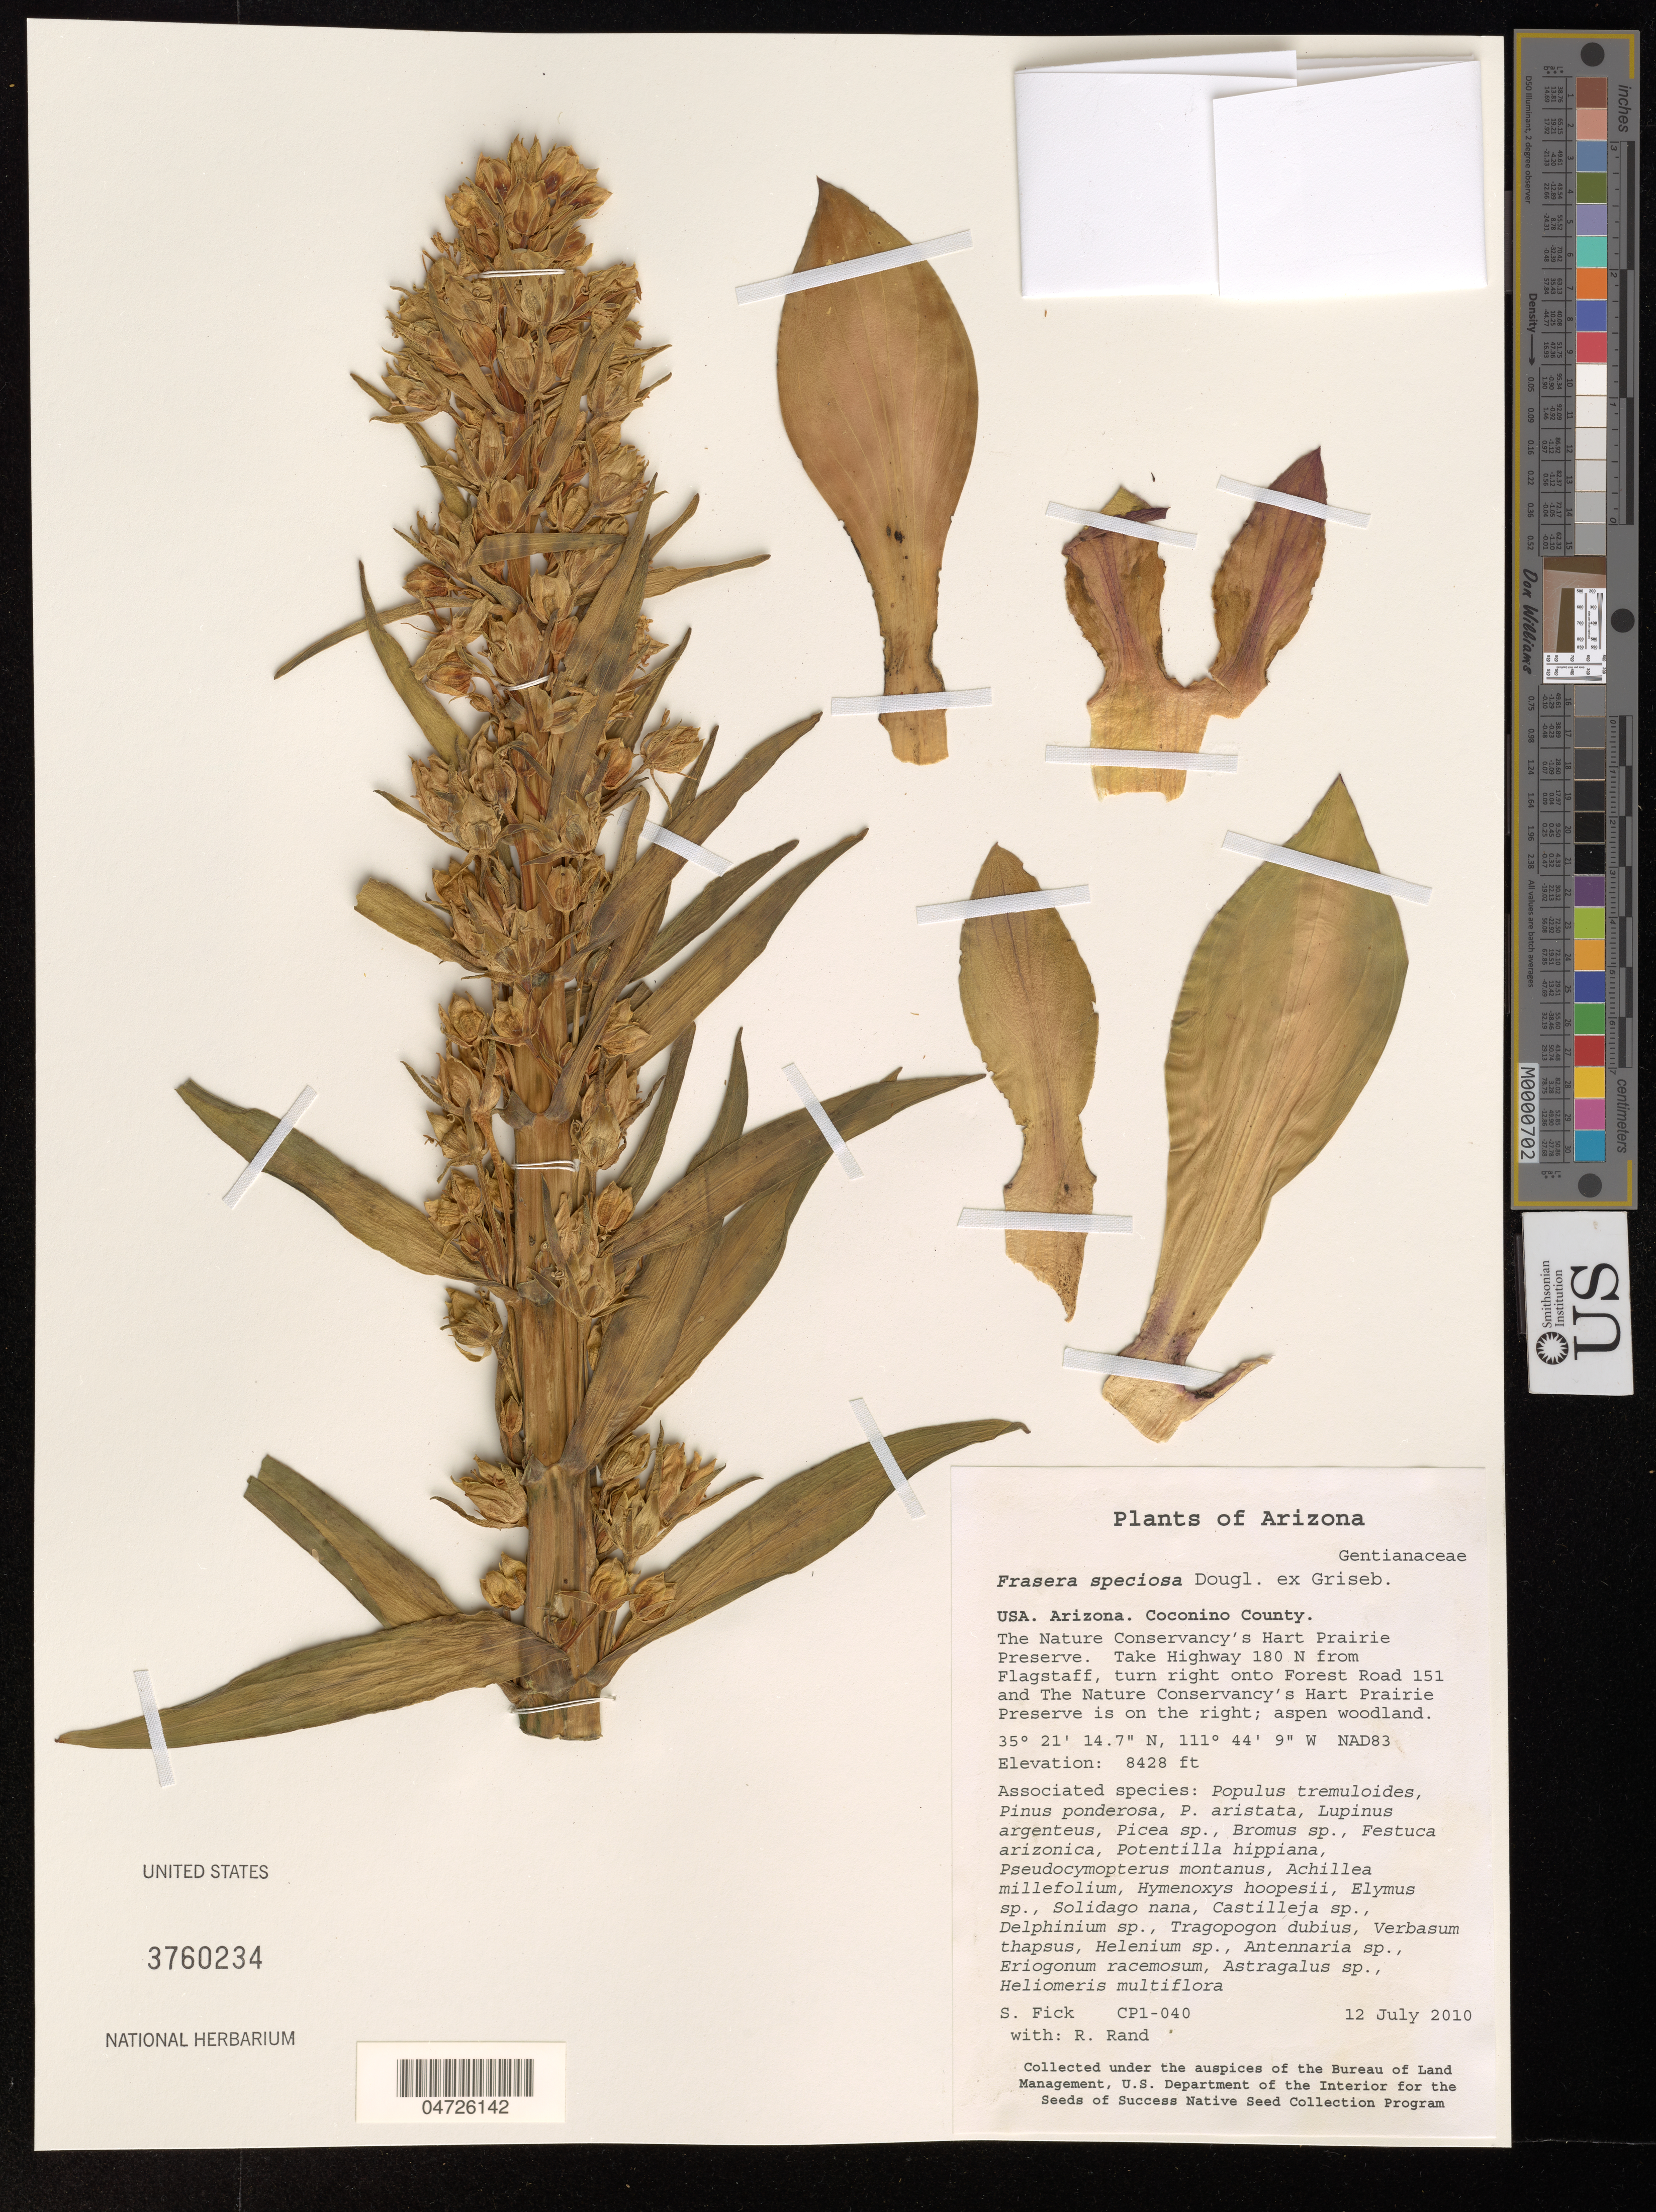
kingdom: Plantae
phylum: Tracheophyta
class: Magnoliopsida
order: Gentianales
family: Gentianaceae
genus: Frasera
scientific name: Frasera speciosa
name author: Douglas ex Griseb.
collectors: S. Fick & R. Rand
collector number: CP1-40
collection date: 2010-07-12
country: United States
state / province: Arizona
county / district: Coconino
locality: Coconino County. The Nature Conservancy's Hart Prairie Preserve. Take Highway 180 N from Flagstaff, turn right onto Forest Road 151 and the Nature Conservancy's Hart Prairie Preserve is on the right. NAD83.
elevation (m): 2569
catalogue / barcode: US 3760234